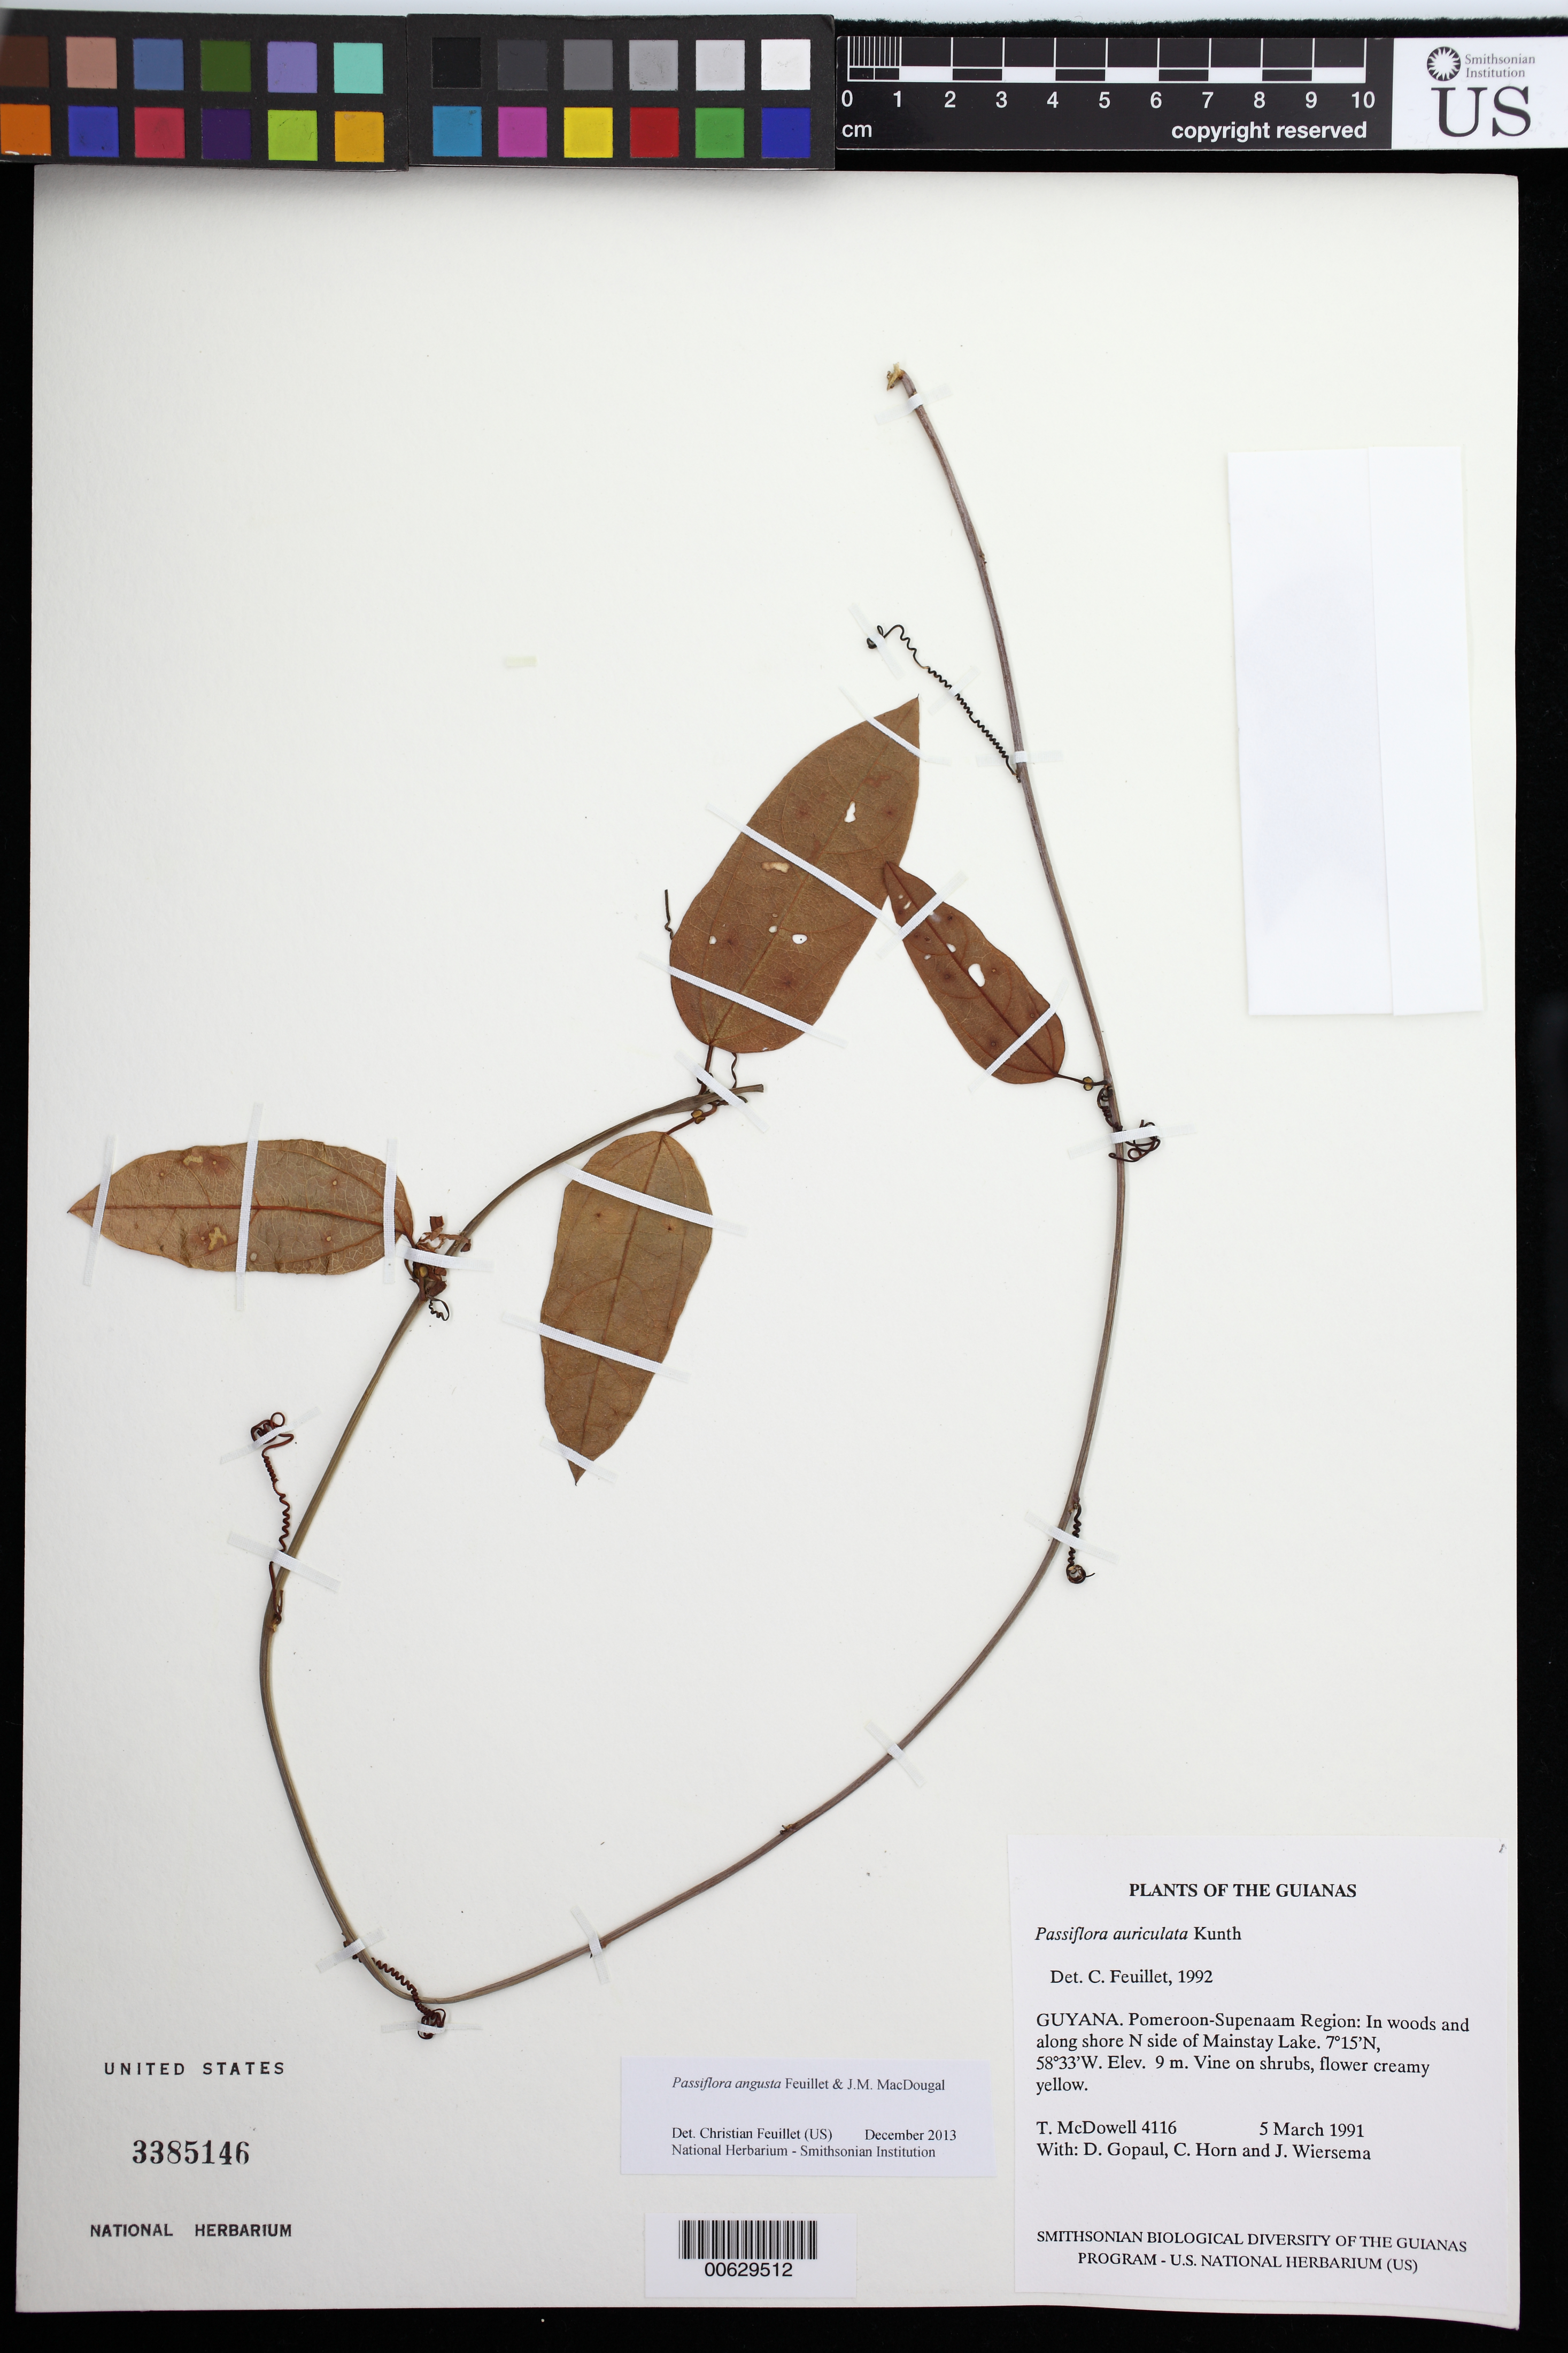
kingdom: Plantae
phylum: Tracheophyta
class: Magnoliopsida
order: Malpighiales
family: Passifloraceae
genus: Passiflora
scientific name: Passiflora auriculata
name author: Kunth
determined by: Feuillet, C.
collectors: T. McDowell, D. Gopaul, C. N. Horn & J. H. Wiersema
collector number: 4116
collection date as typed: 5 March 1991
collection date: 1991-03-05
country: Guyana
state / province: Pomeroon-Supenaam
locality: Mainstay Lake, N side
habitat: In woods and along shore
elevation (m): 9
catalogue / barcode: US 3385146